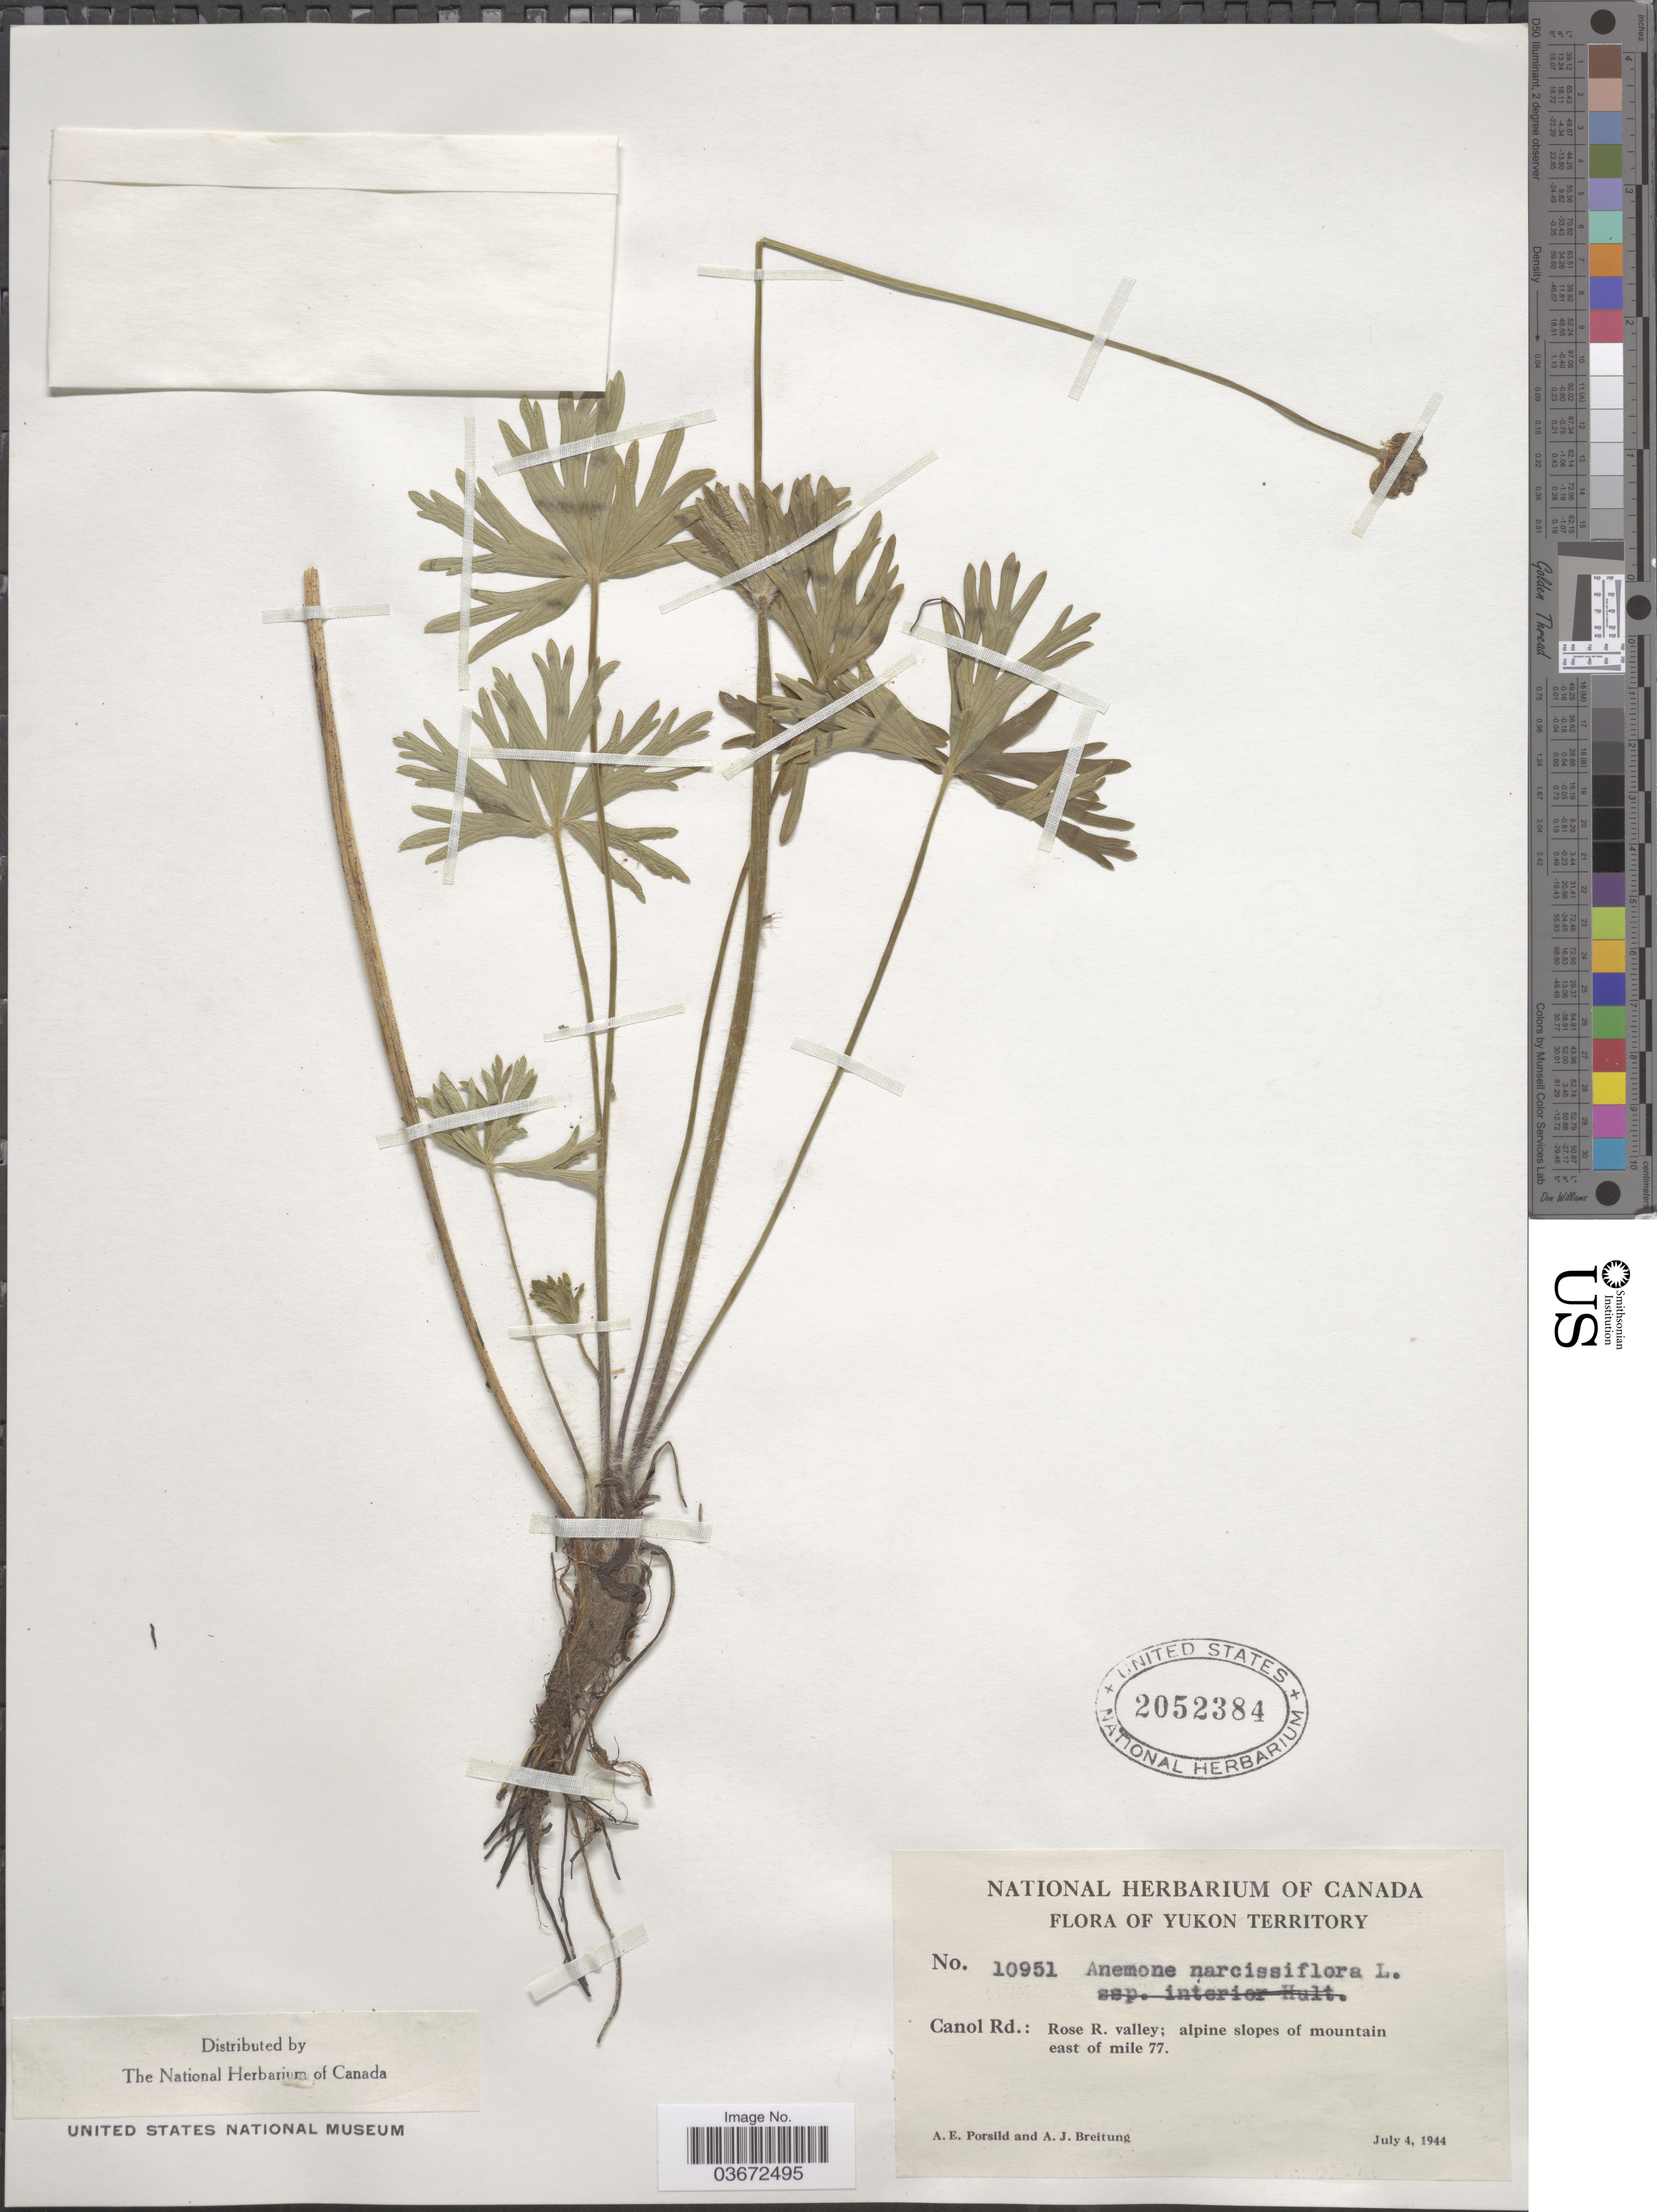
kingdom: Plantae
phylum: Tracheophyta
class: Magnoliopsida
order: Ranunculales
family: Ranunculaceae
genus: Anemone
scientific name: Anemone narcissiflora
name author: L.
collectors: A. E. Porsild & A. Breitung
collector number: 10951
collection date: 1944-07-04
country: Canada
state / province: Yukon Territory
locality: Canol Rd.: Rose R. valley; alpine slopes of mountain east of mile 77.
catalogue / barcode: US 2052384